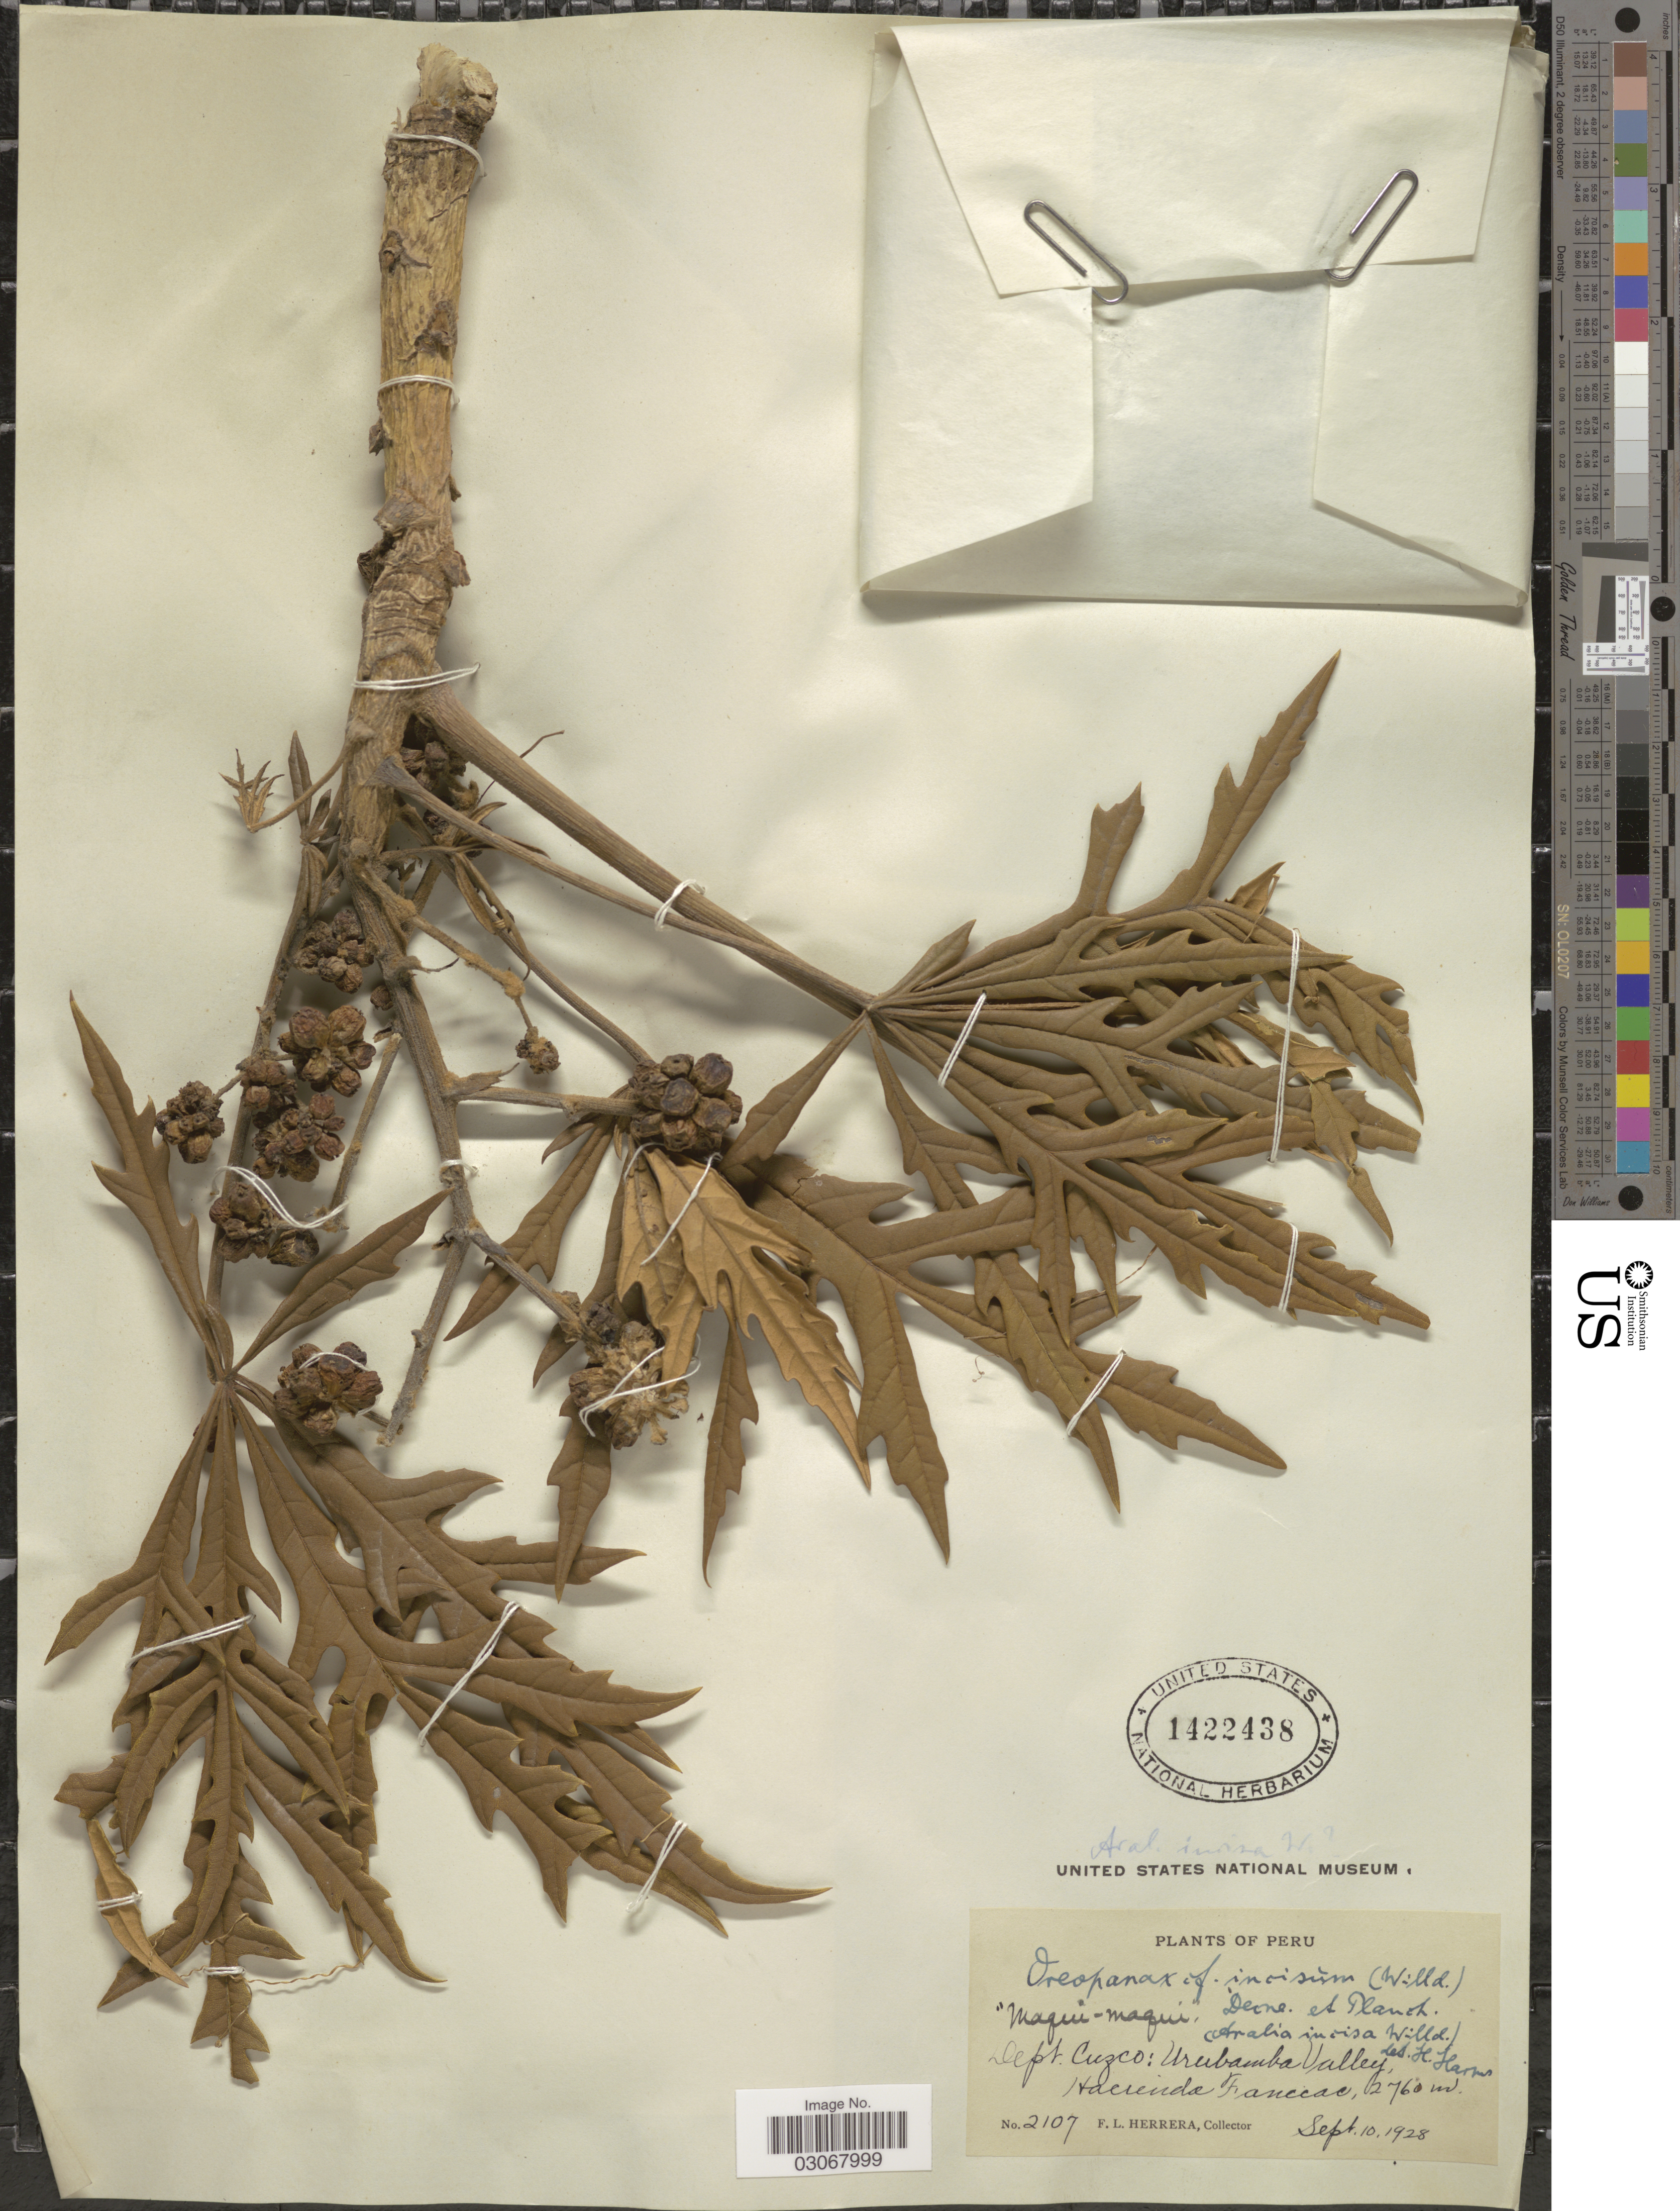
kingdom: Plantae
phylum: Tracheophyta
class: Magnoliopsida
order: Apiales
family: Araliaceae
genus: Oreopanax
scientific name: Oreopanax incisus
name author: (Willd. ex Schult.) Decne. & Planch.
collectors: F. L. Herrera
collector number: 2107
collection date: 1928-09-10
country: Peru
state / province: Cusco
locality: Urubamba Valley, Hacienda Fanceso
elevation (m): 2760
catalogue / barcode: US 1422438